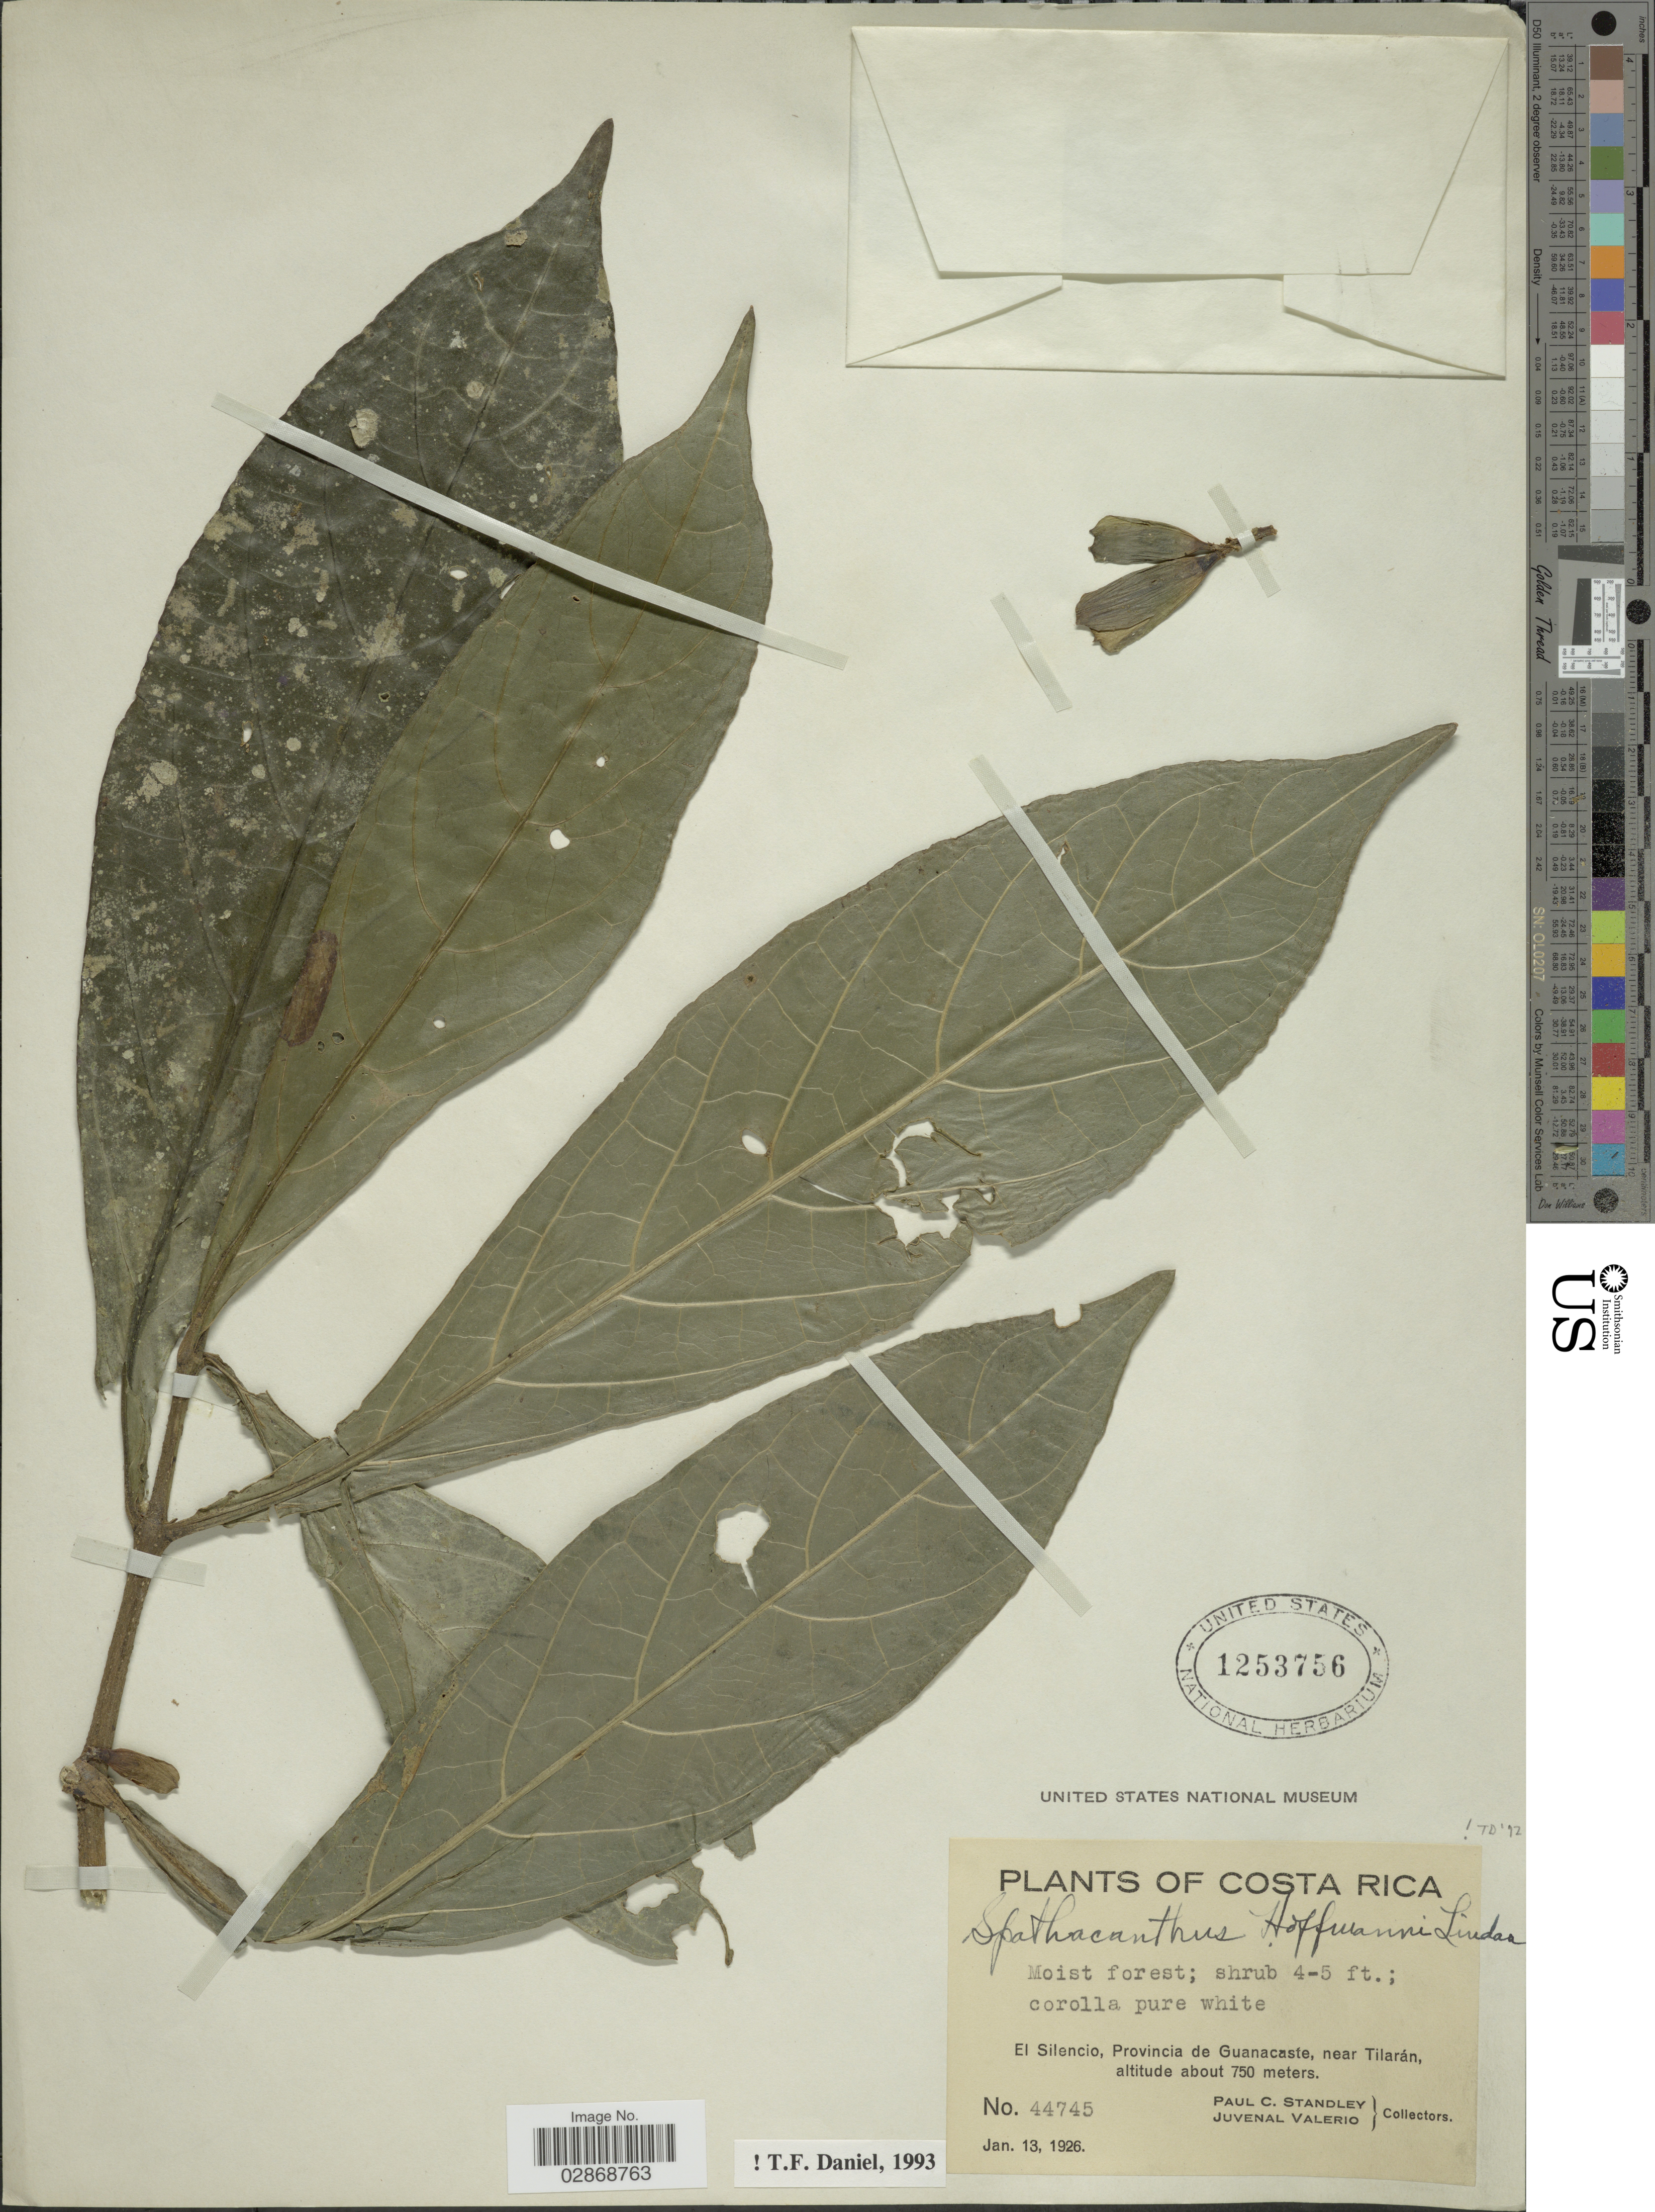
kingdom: Plantae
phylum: Tracheophyta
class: Magnoliopsida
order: Lamiales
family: Acanthaceae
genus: Spathacanthus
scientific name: Spathacanthus hoffmannii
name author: Lindau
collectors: P. C. Standley & J. Valerio R.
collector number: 44745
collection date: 1926-01-13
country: Costa Rica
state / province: Guanacaste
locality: El Silencio, near Tilarán.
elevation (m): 750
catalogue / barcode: US 1253756